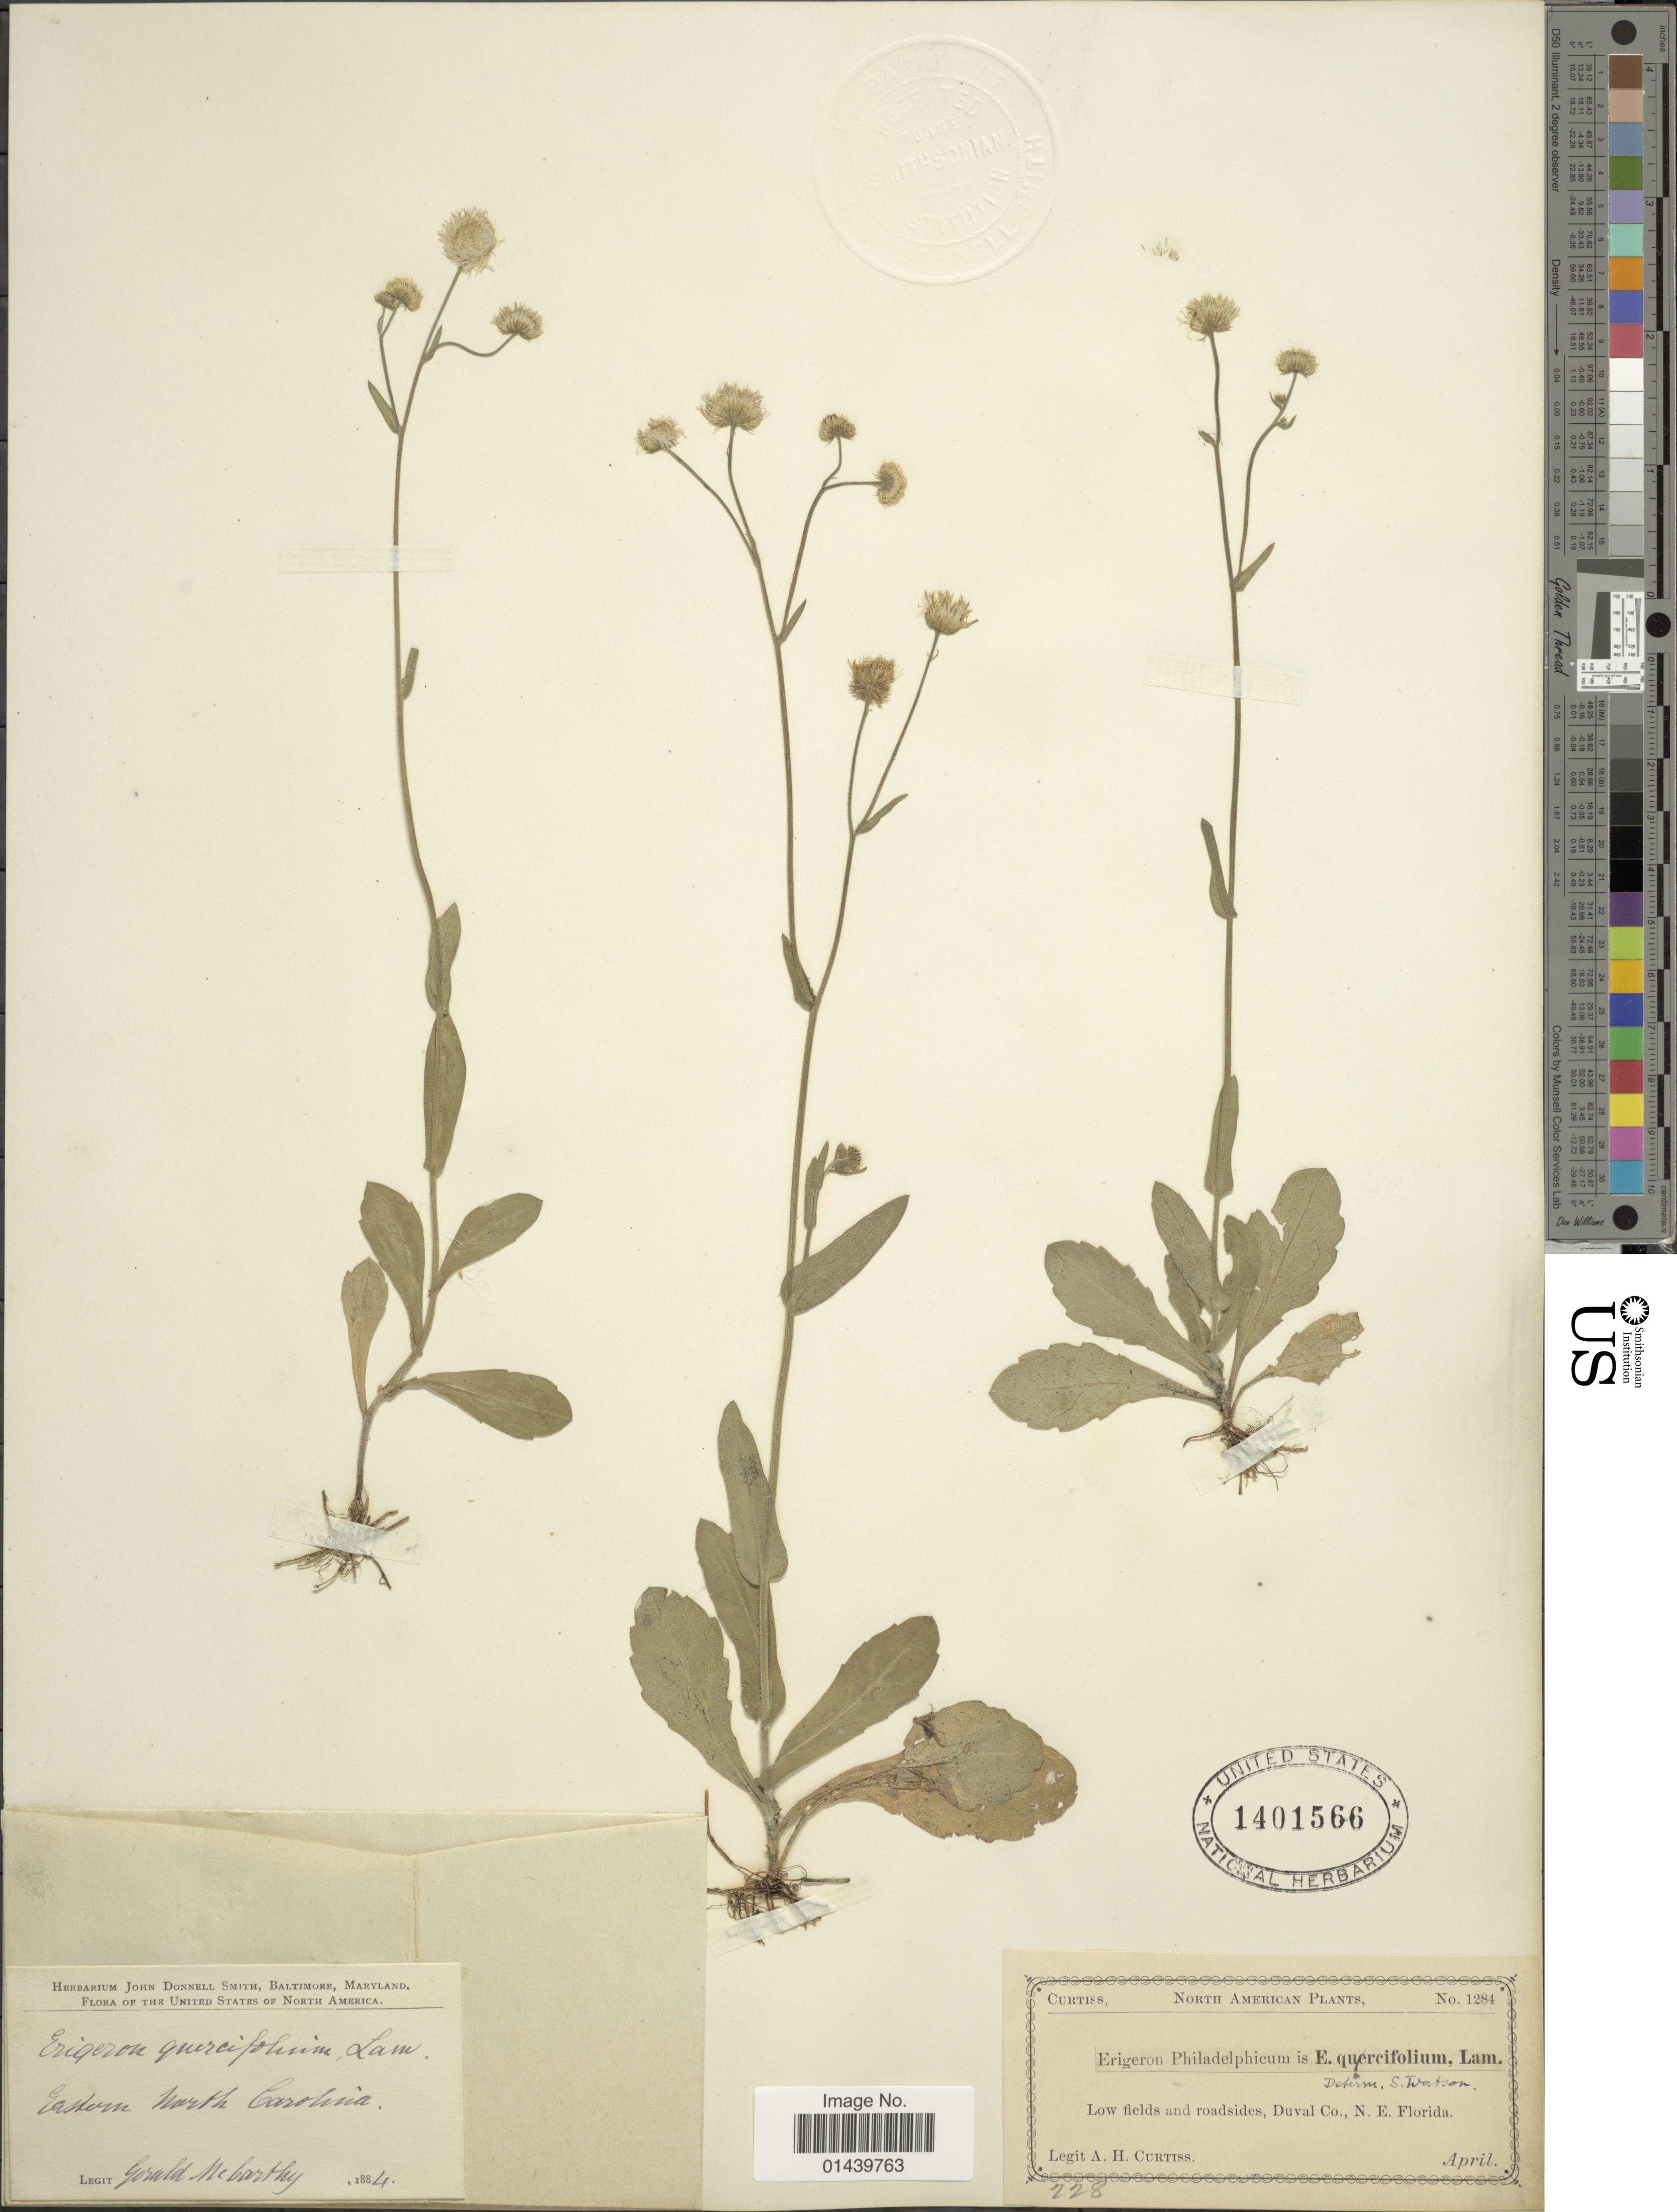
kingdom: Plantae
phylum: Tracheophyta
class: Magnoliopsida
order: Asterales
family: Asteraceae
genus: Erigeron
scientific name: Erigeron quercifolius Lam.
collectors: M. McCarthy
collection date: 1884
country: United States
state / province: North Carolina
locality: Eastern North Carolina.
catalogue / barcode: US 1401566-2